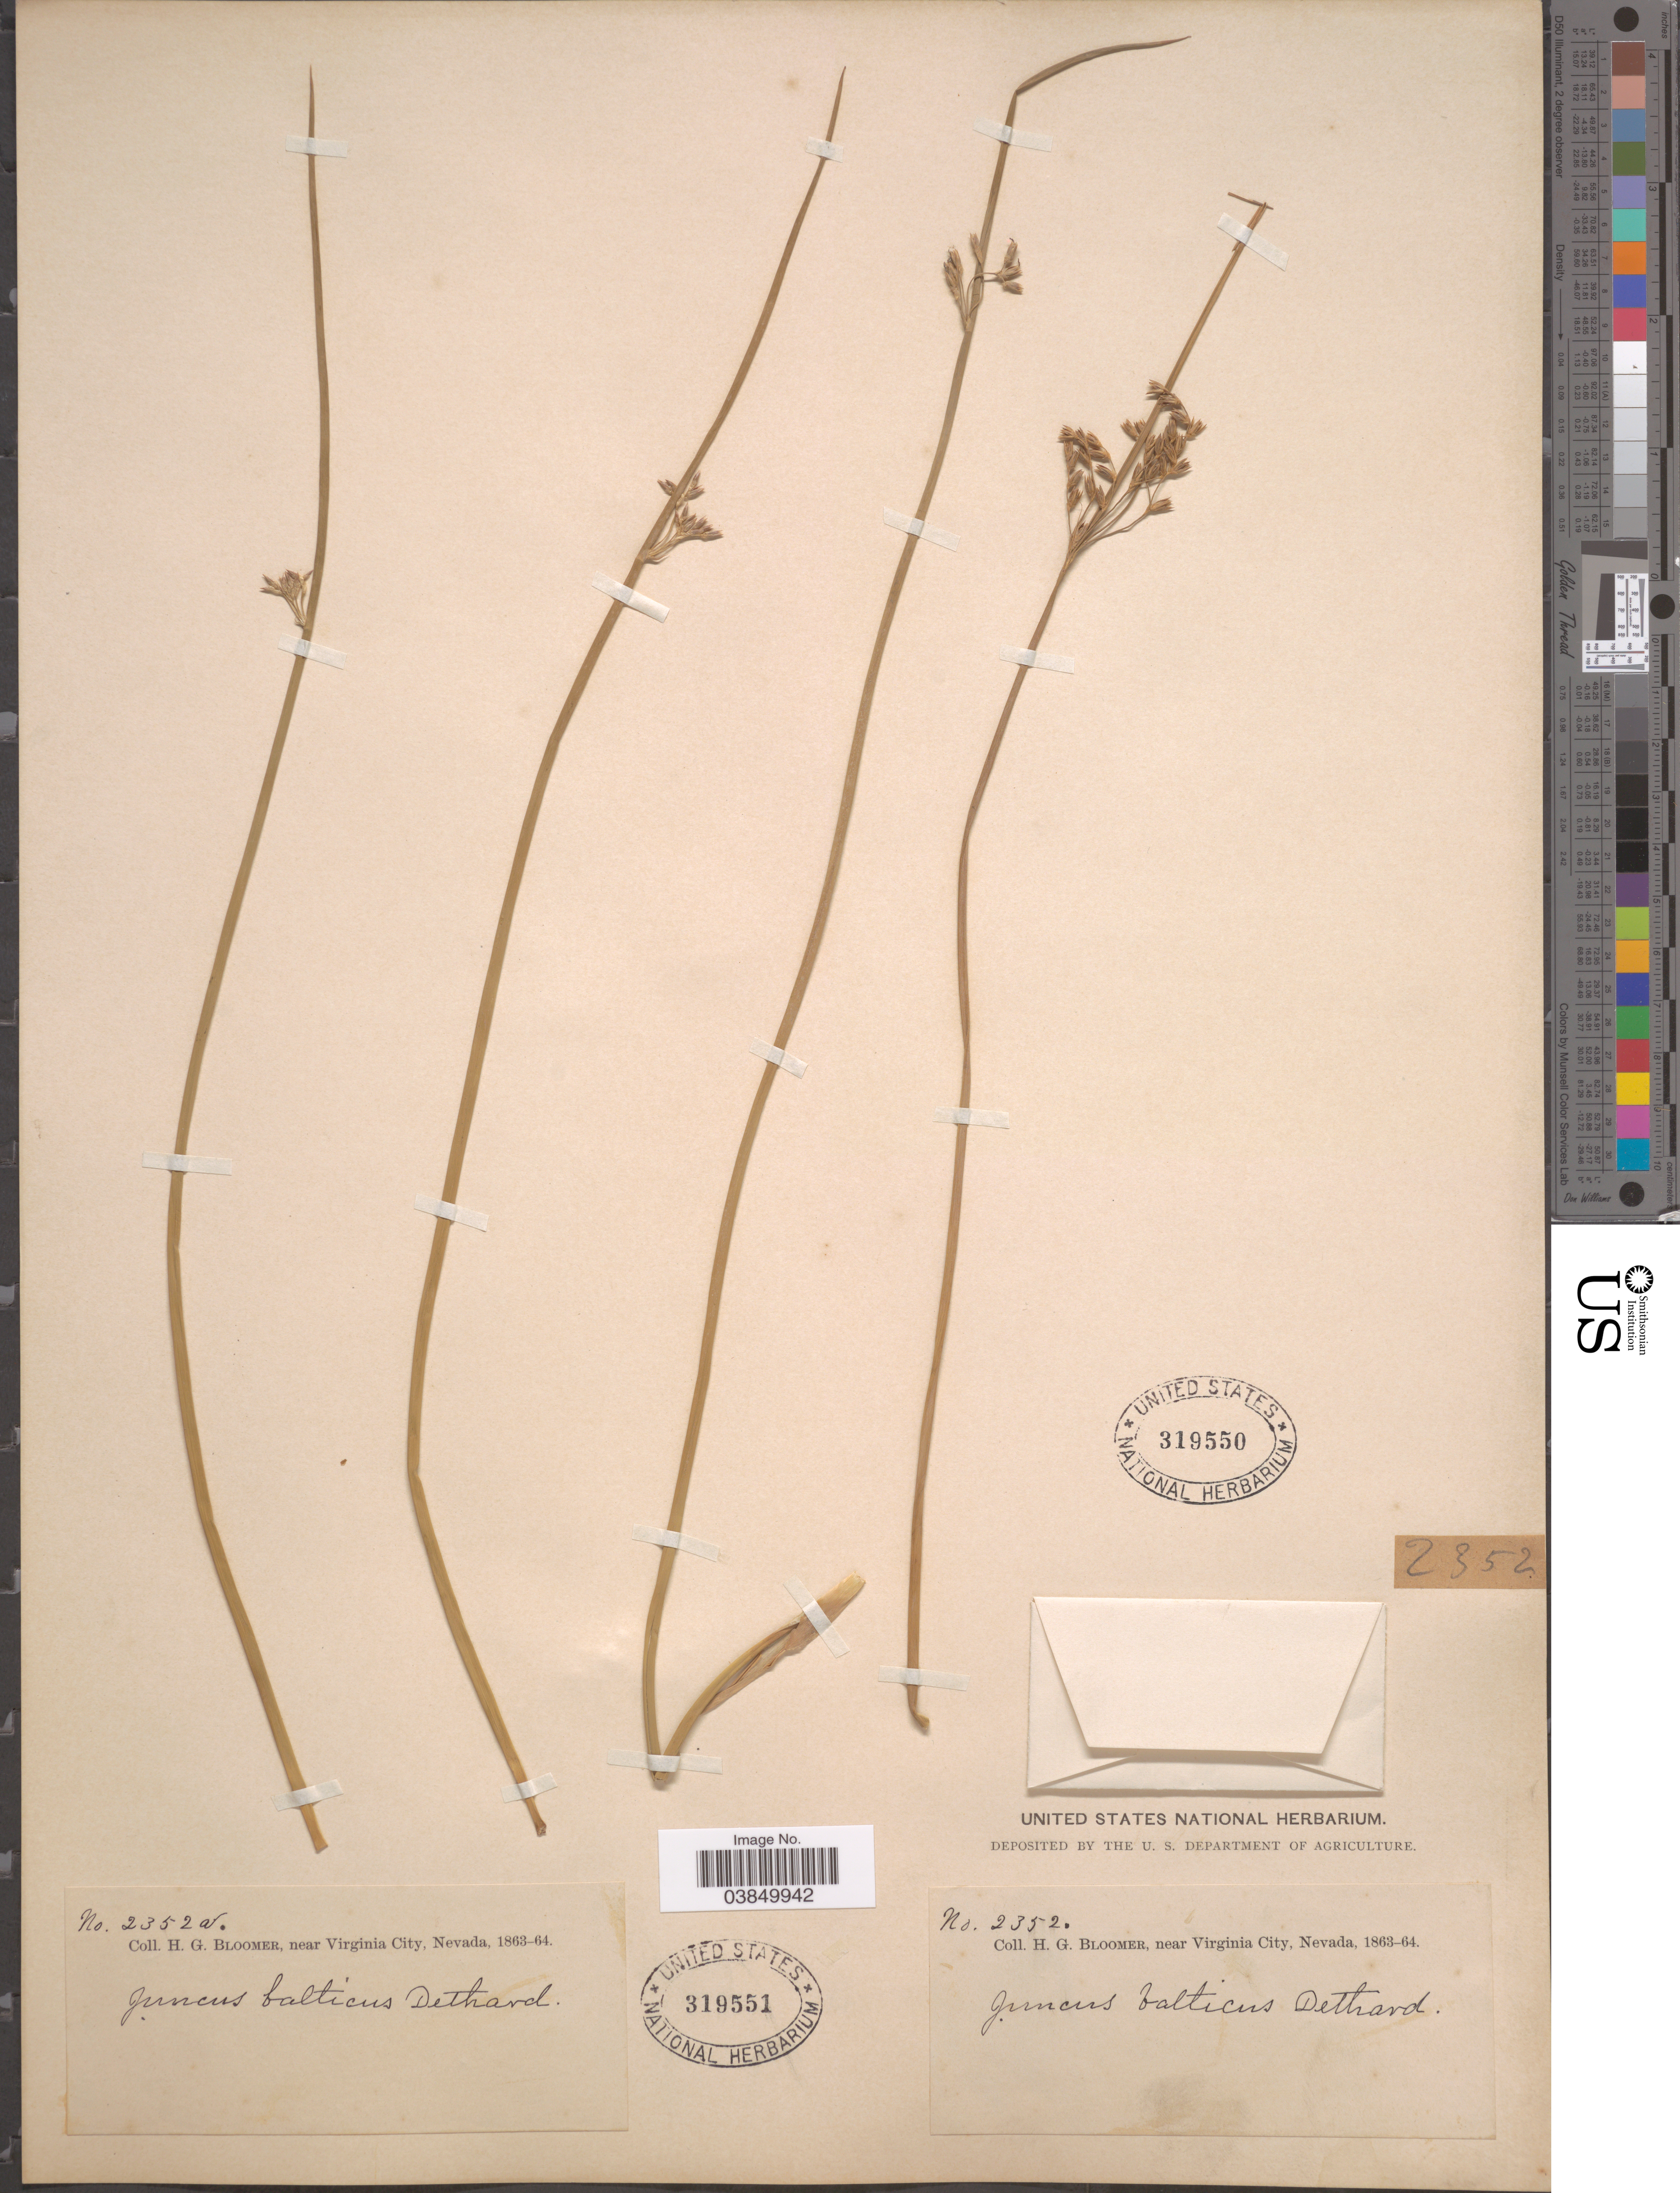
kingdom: Plantae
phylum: Tracheophyta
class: Liliopsida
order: Poales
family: Juncaceae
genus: Juncus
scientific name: Juncus balticus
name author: Willd.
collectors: H. Bloomer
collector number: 2352a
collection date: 1863/1864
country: United States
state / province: Nevada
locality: Near Virginia City.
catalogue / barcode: US 319551-2